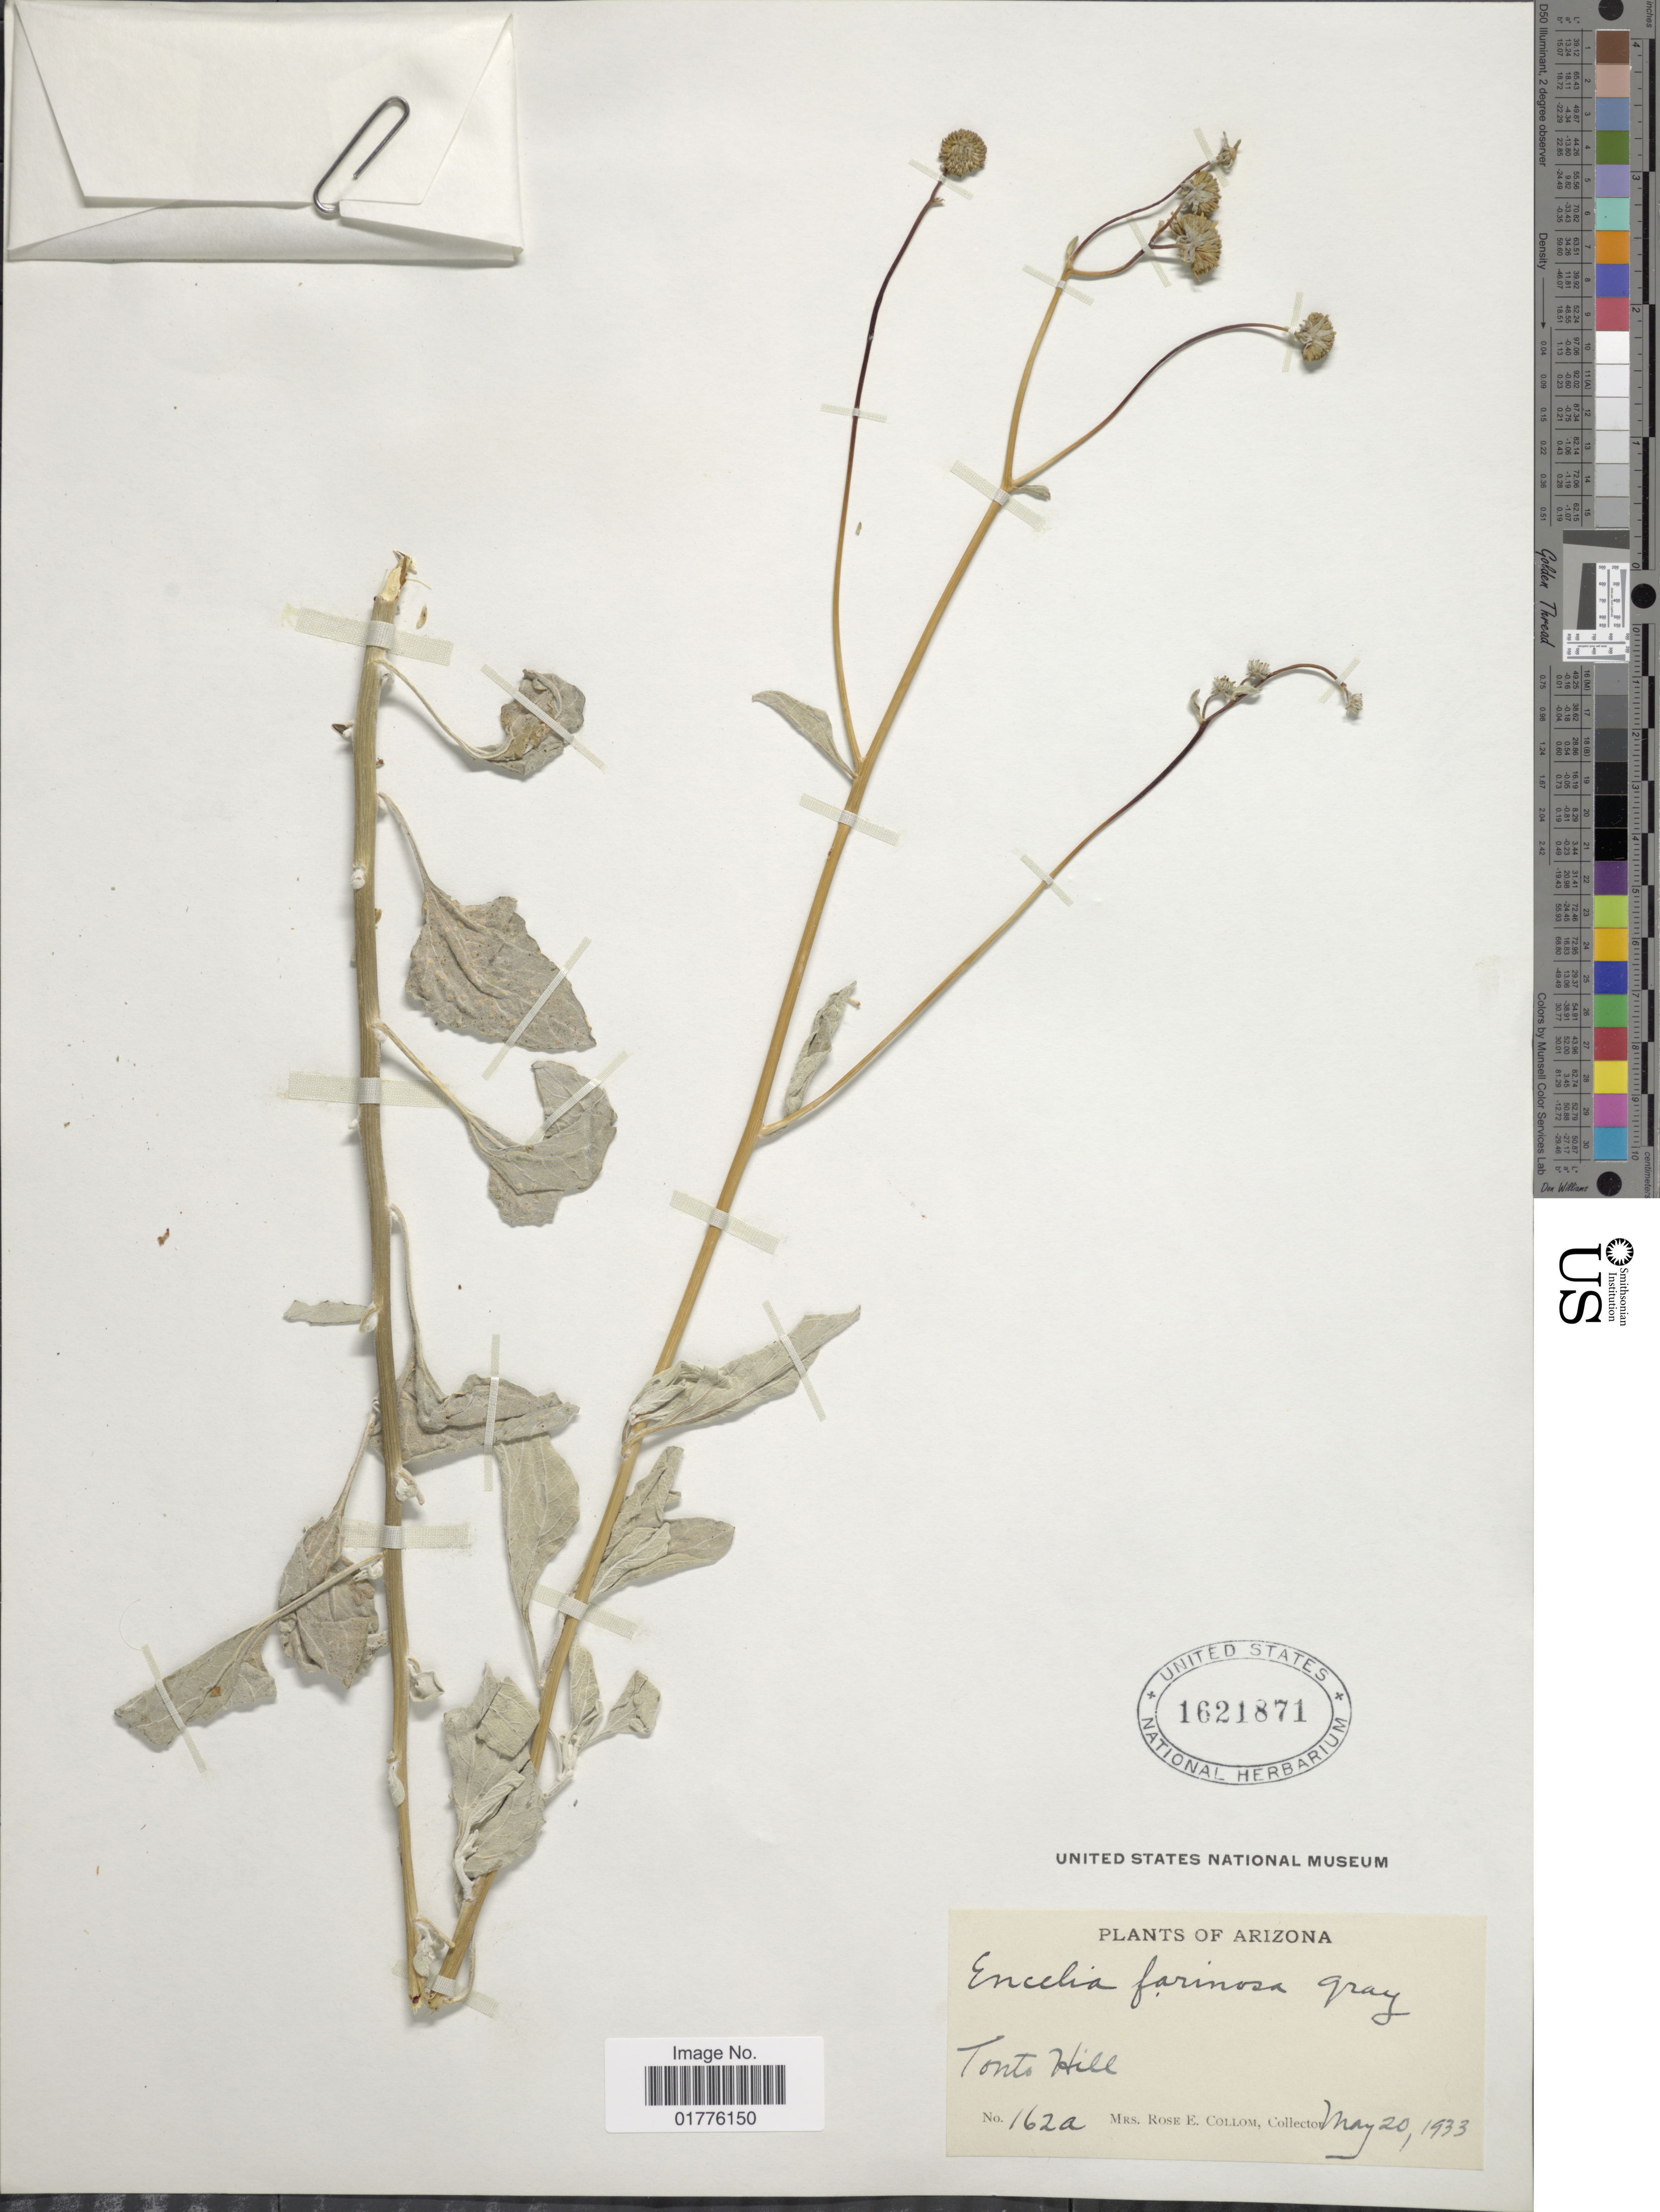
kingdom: Plantae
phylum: Tracheophyta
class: Magnoliopsida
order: Asterales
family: Asteraceae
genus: Encelia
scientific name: Encelia farinosa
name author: A. Gray ex Torr. in Emory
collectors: R. E. Collom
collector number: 162a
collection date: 1933-05-20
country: United States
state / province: Arizona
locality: Tonto Hill, Arizona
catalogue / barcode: US 1621871